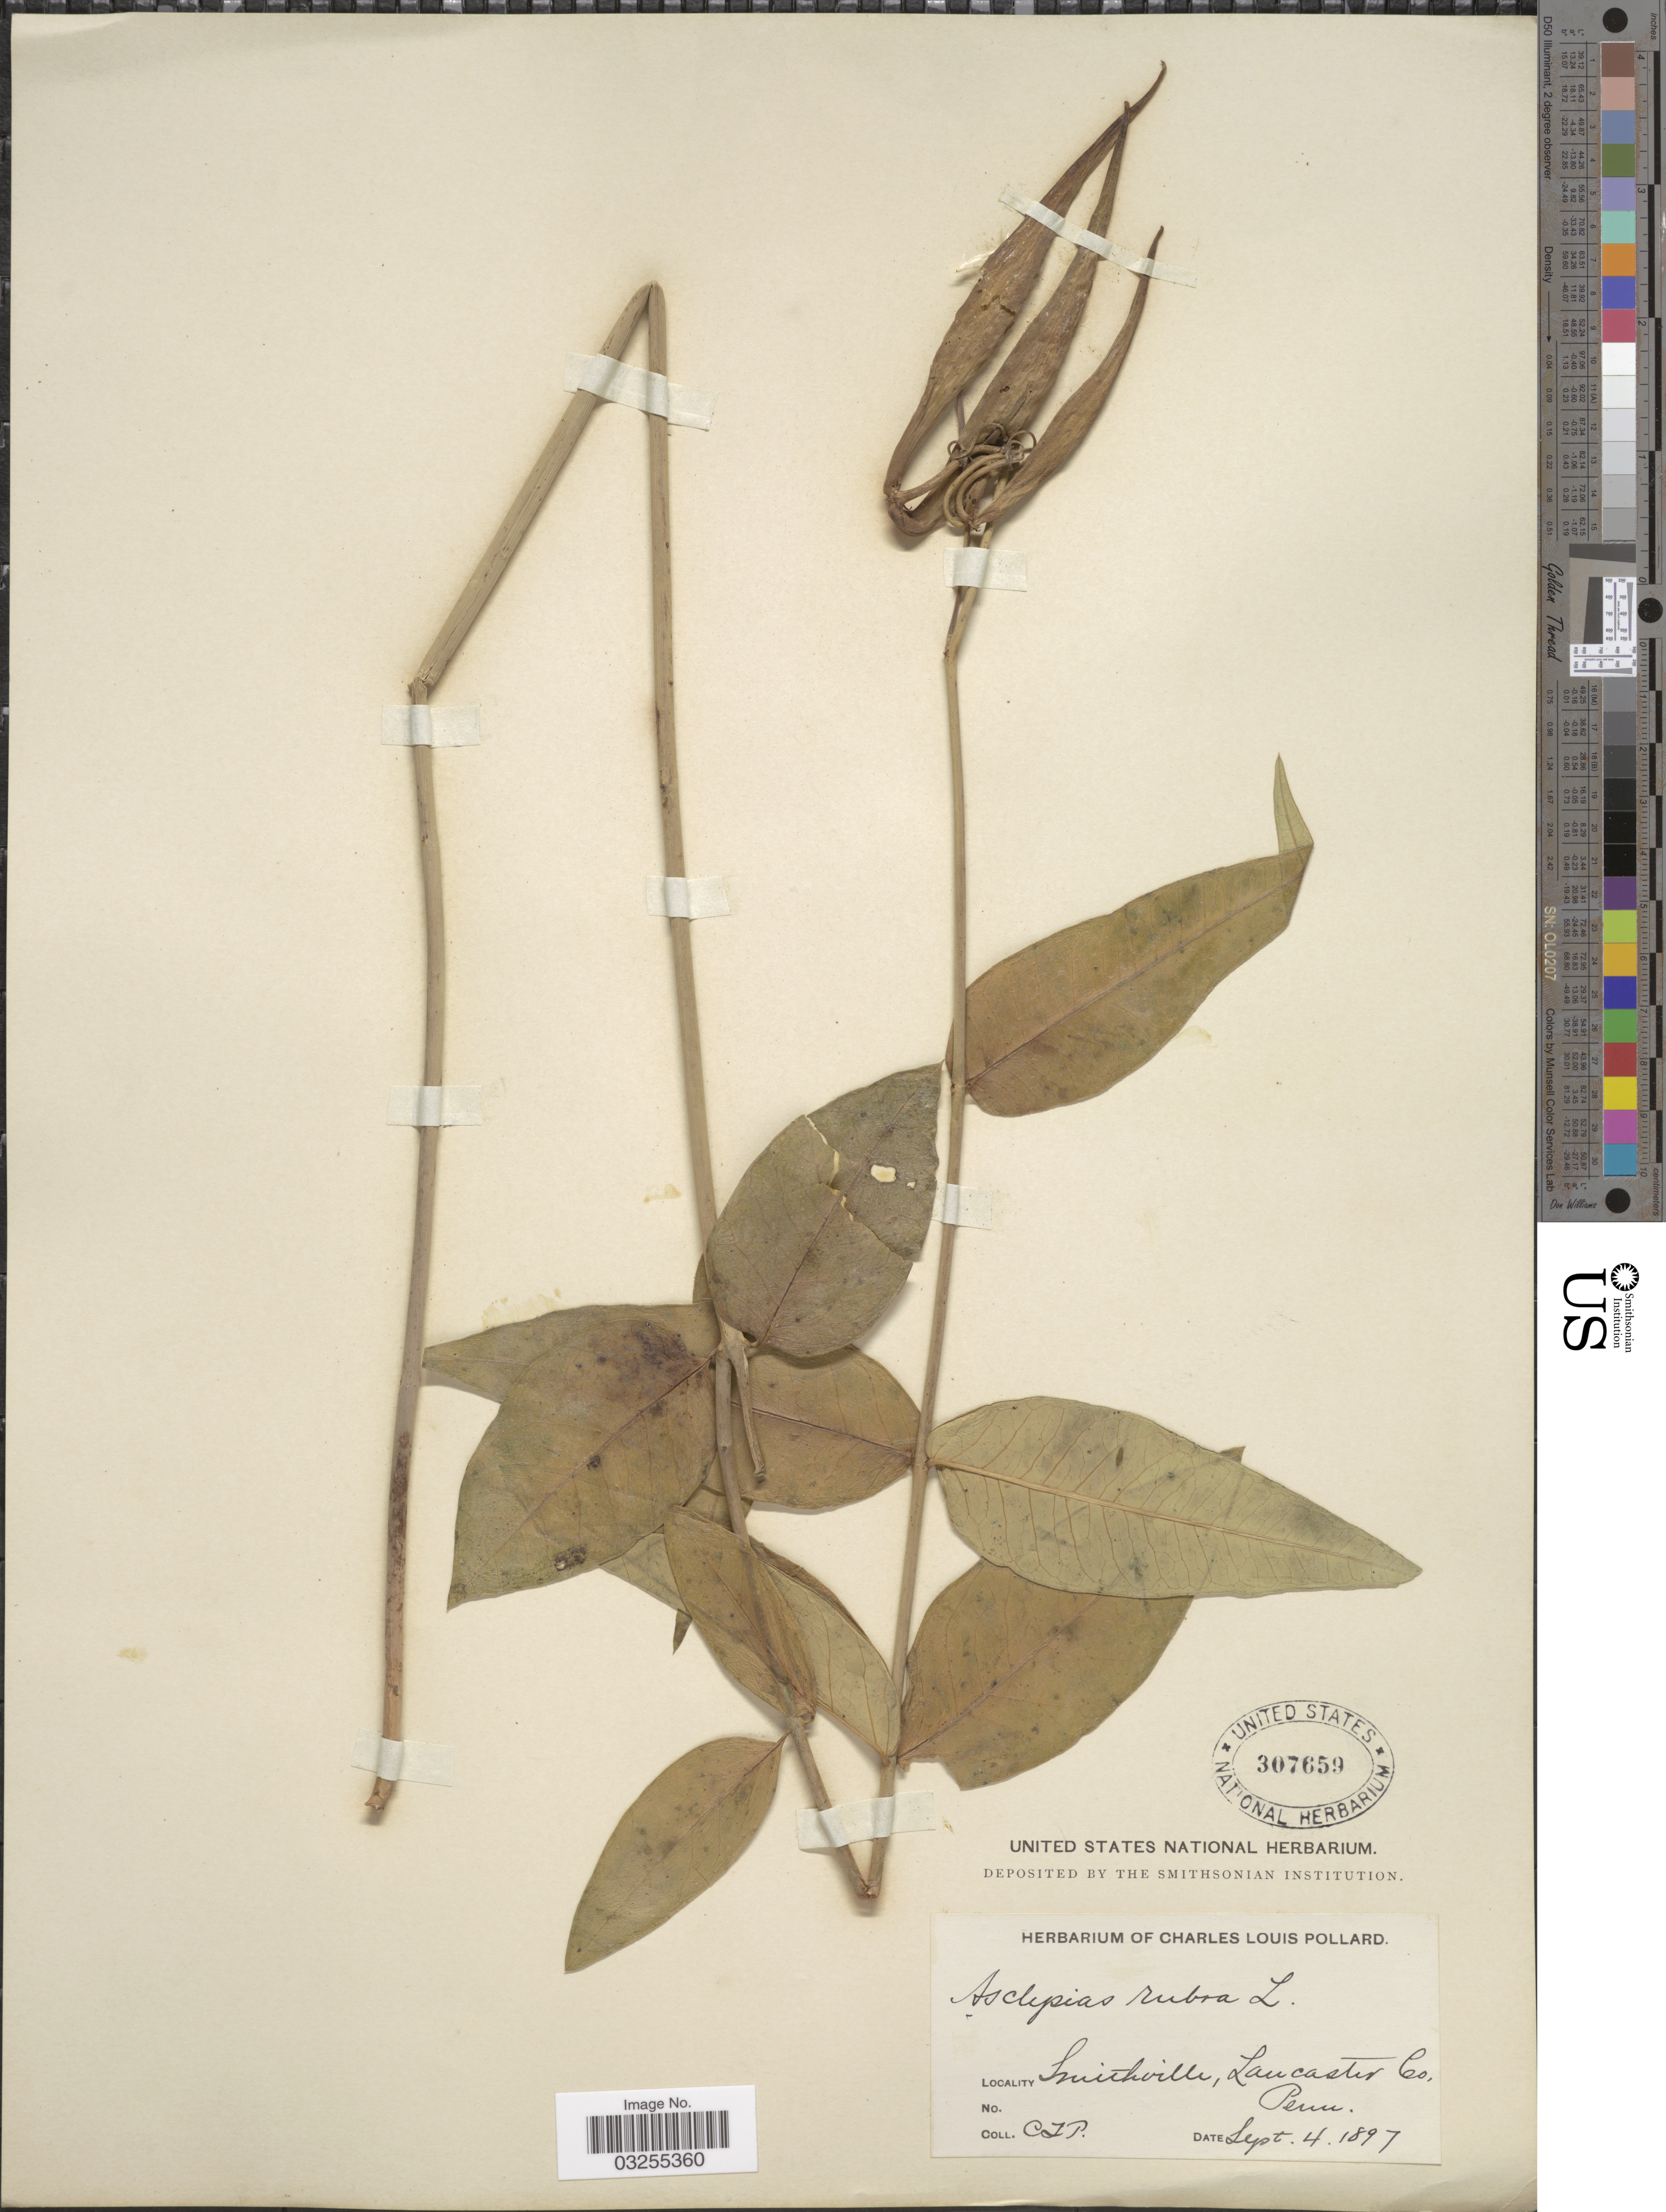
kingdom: Plantae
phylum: Tracheophyta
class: Magnoliopsida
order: Gentianales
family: Apocynaceae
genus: Asclepias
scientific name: Asclepias rubra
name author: L.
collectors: C. L. Pollard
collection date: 1897-09-04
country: United States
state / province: Pennsylvania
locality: Smithville, Lancaster Co.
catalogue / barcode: US 307659